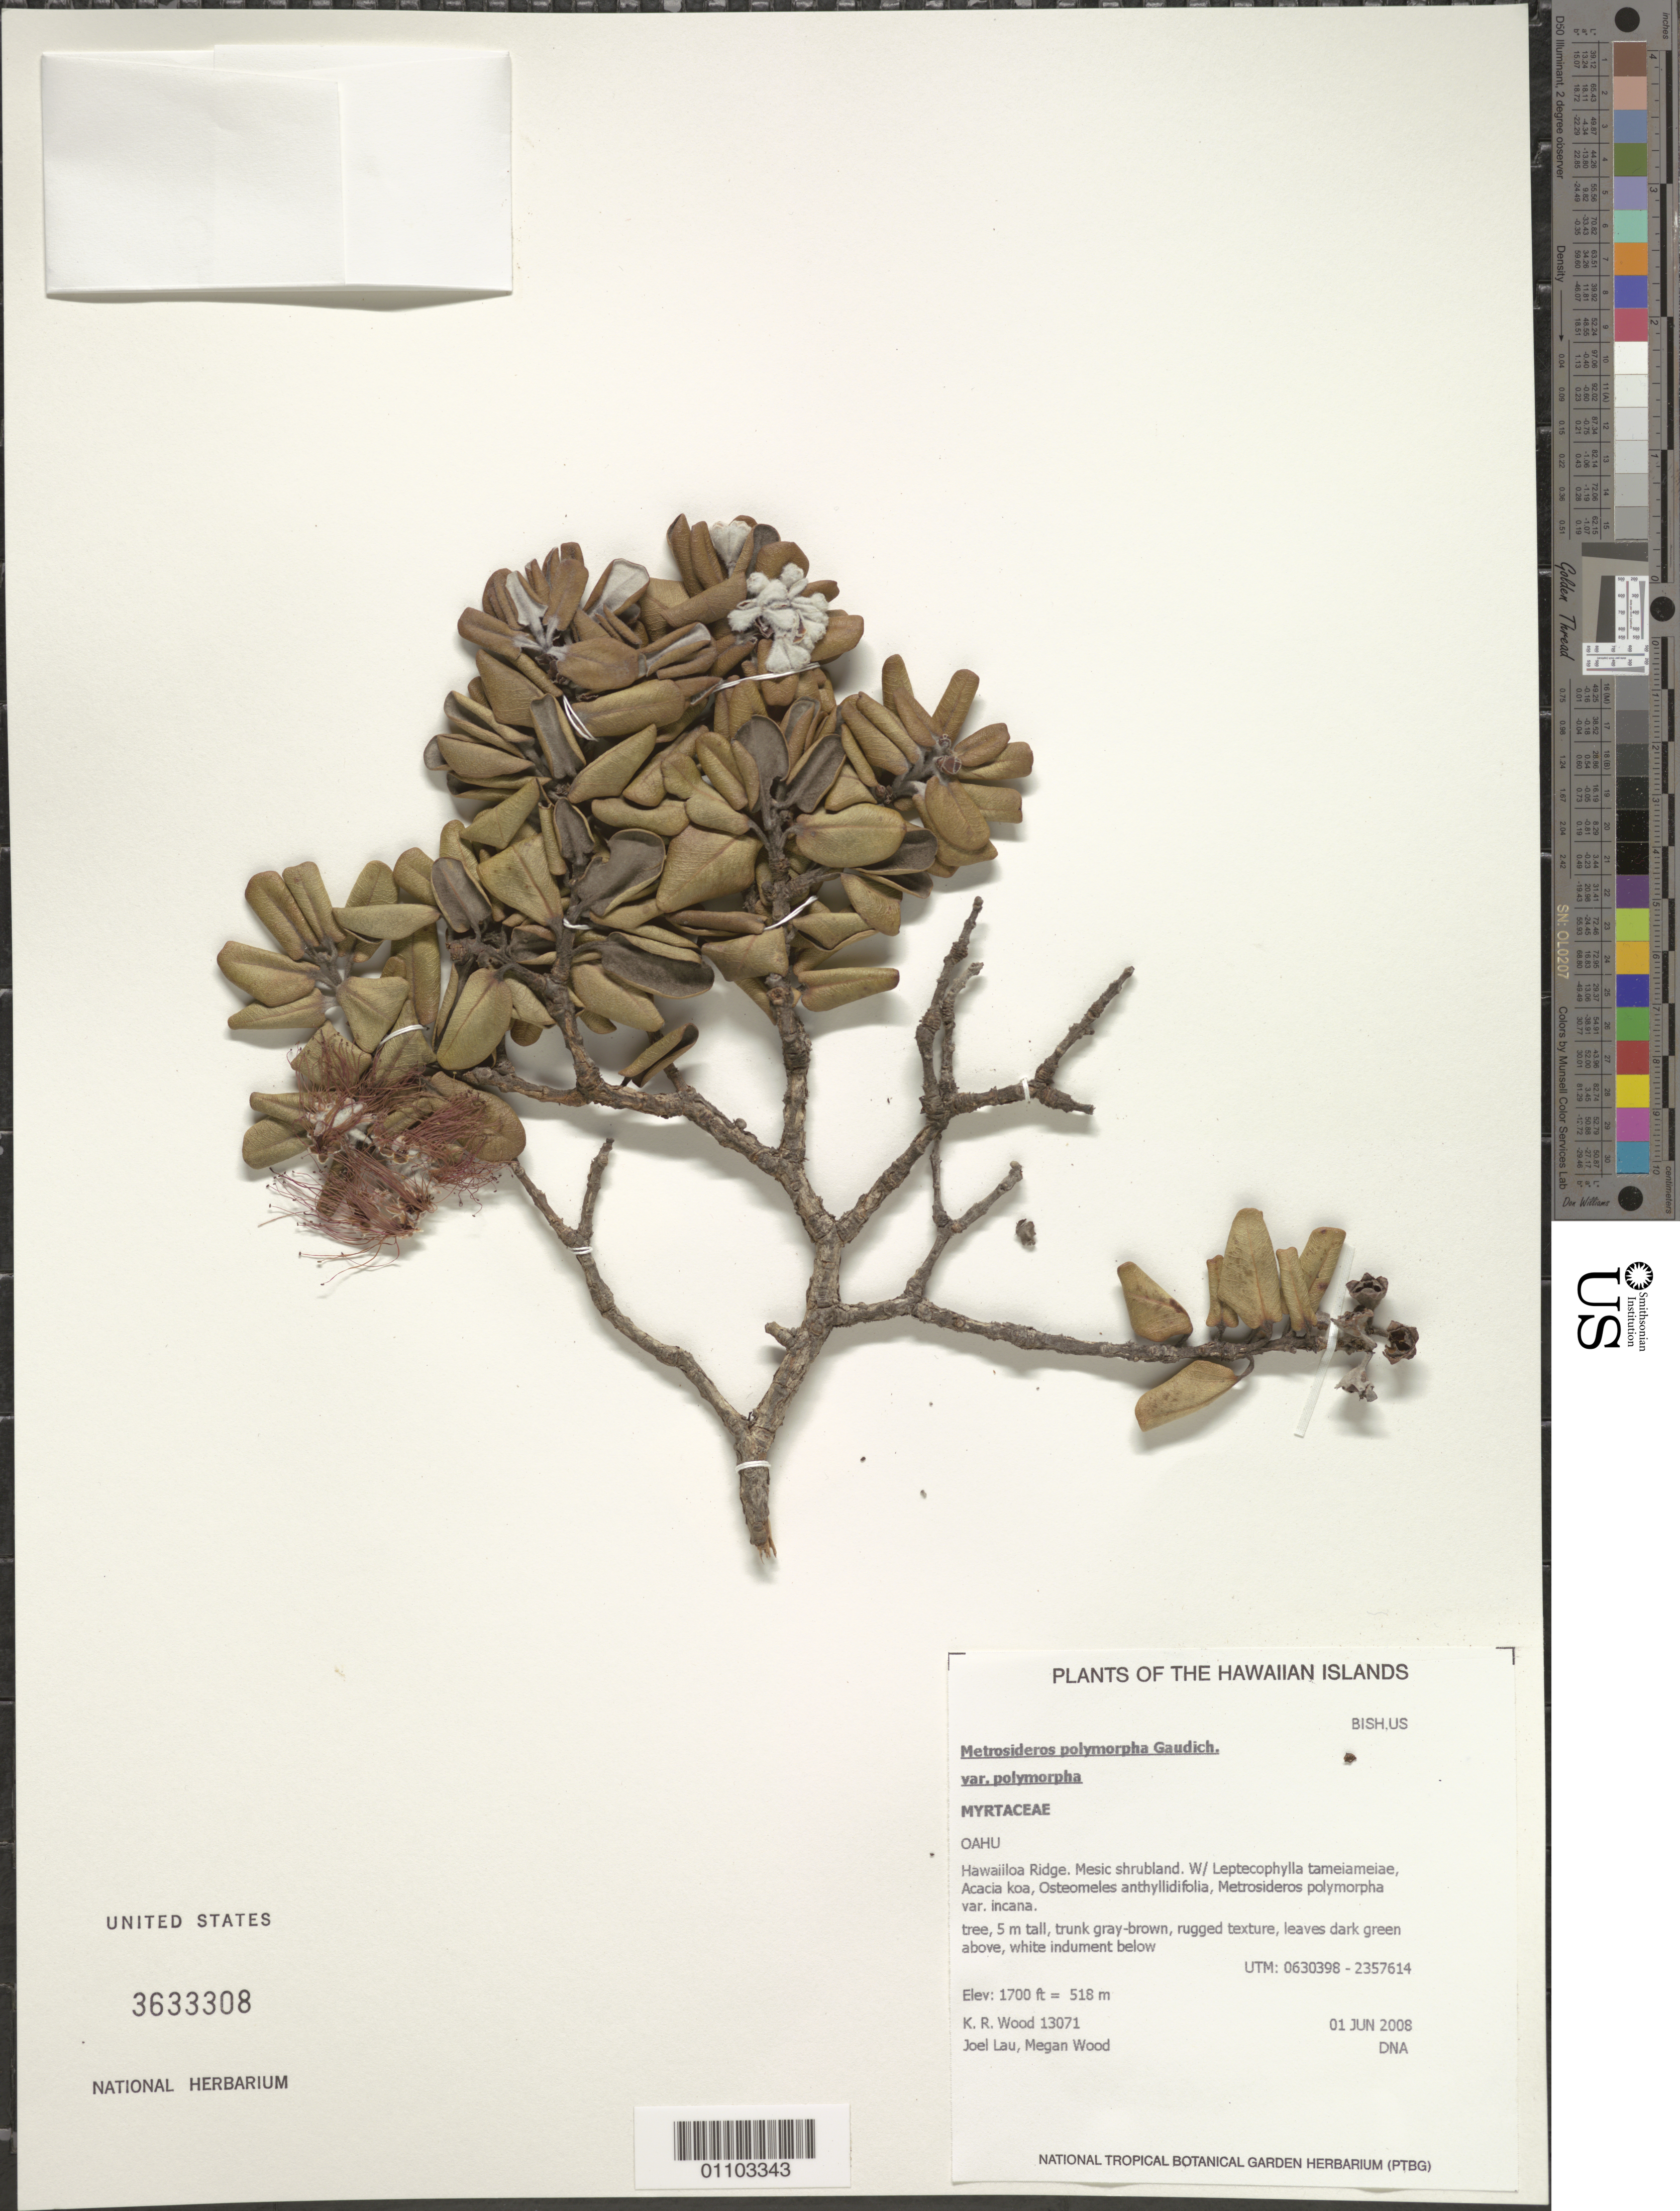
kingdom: Plantae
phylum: Tracheophyta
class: Magnoliopsida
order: Myrtales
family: Myrtaceae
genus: Metrosideros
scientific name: Metrosideros polymorpha var. polymorpha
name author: Gaudich.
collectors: K. R. Wood, J. Lau & M. Wood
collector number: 13071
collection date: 2008-06-01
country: United States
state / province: Hawaii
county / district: Honolulu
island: Oahu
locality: Hawaiiloa Ridge.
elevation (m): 518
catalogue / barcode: US 3633308